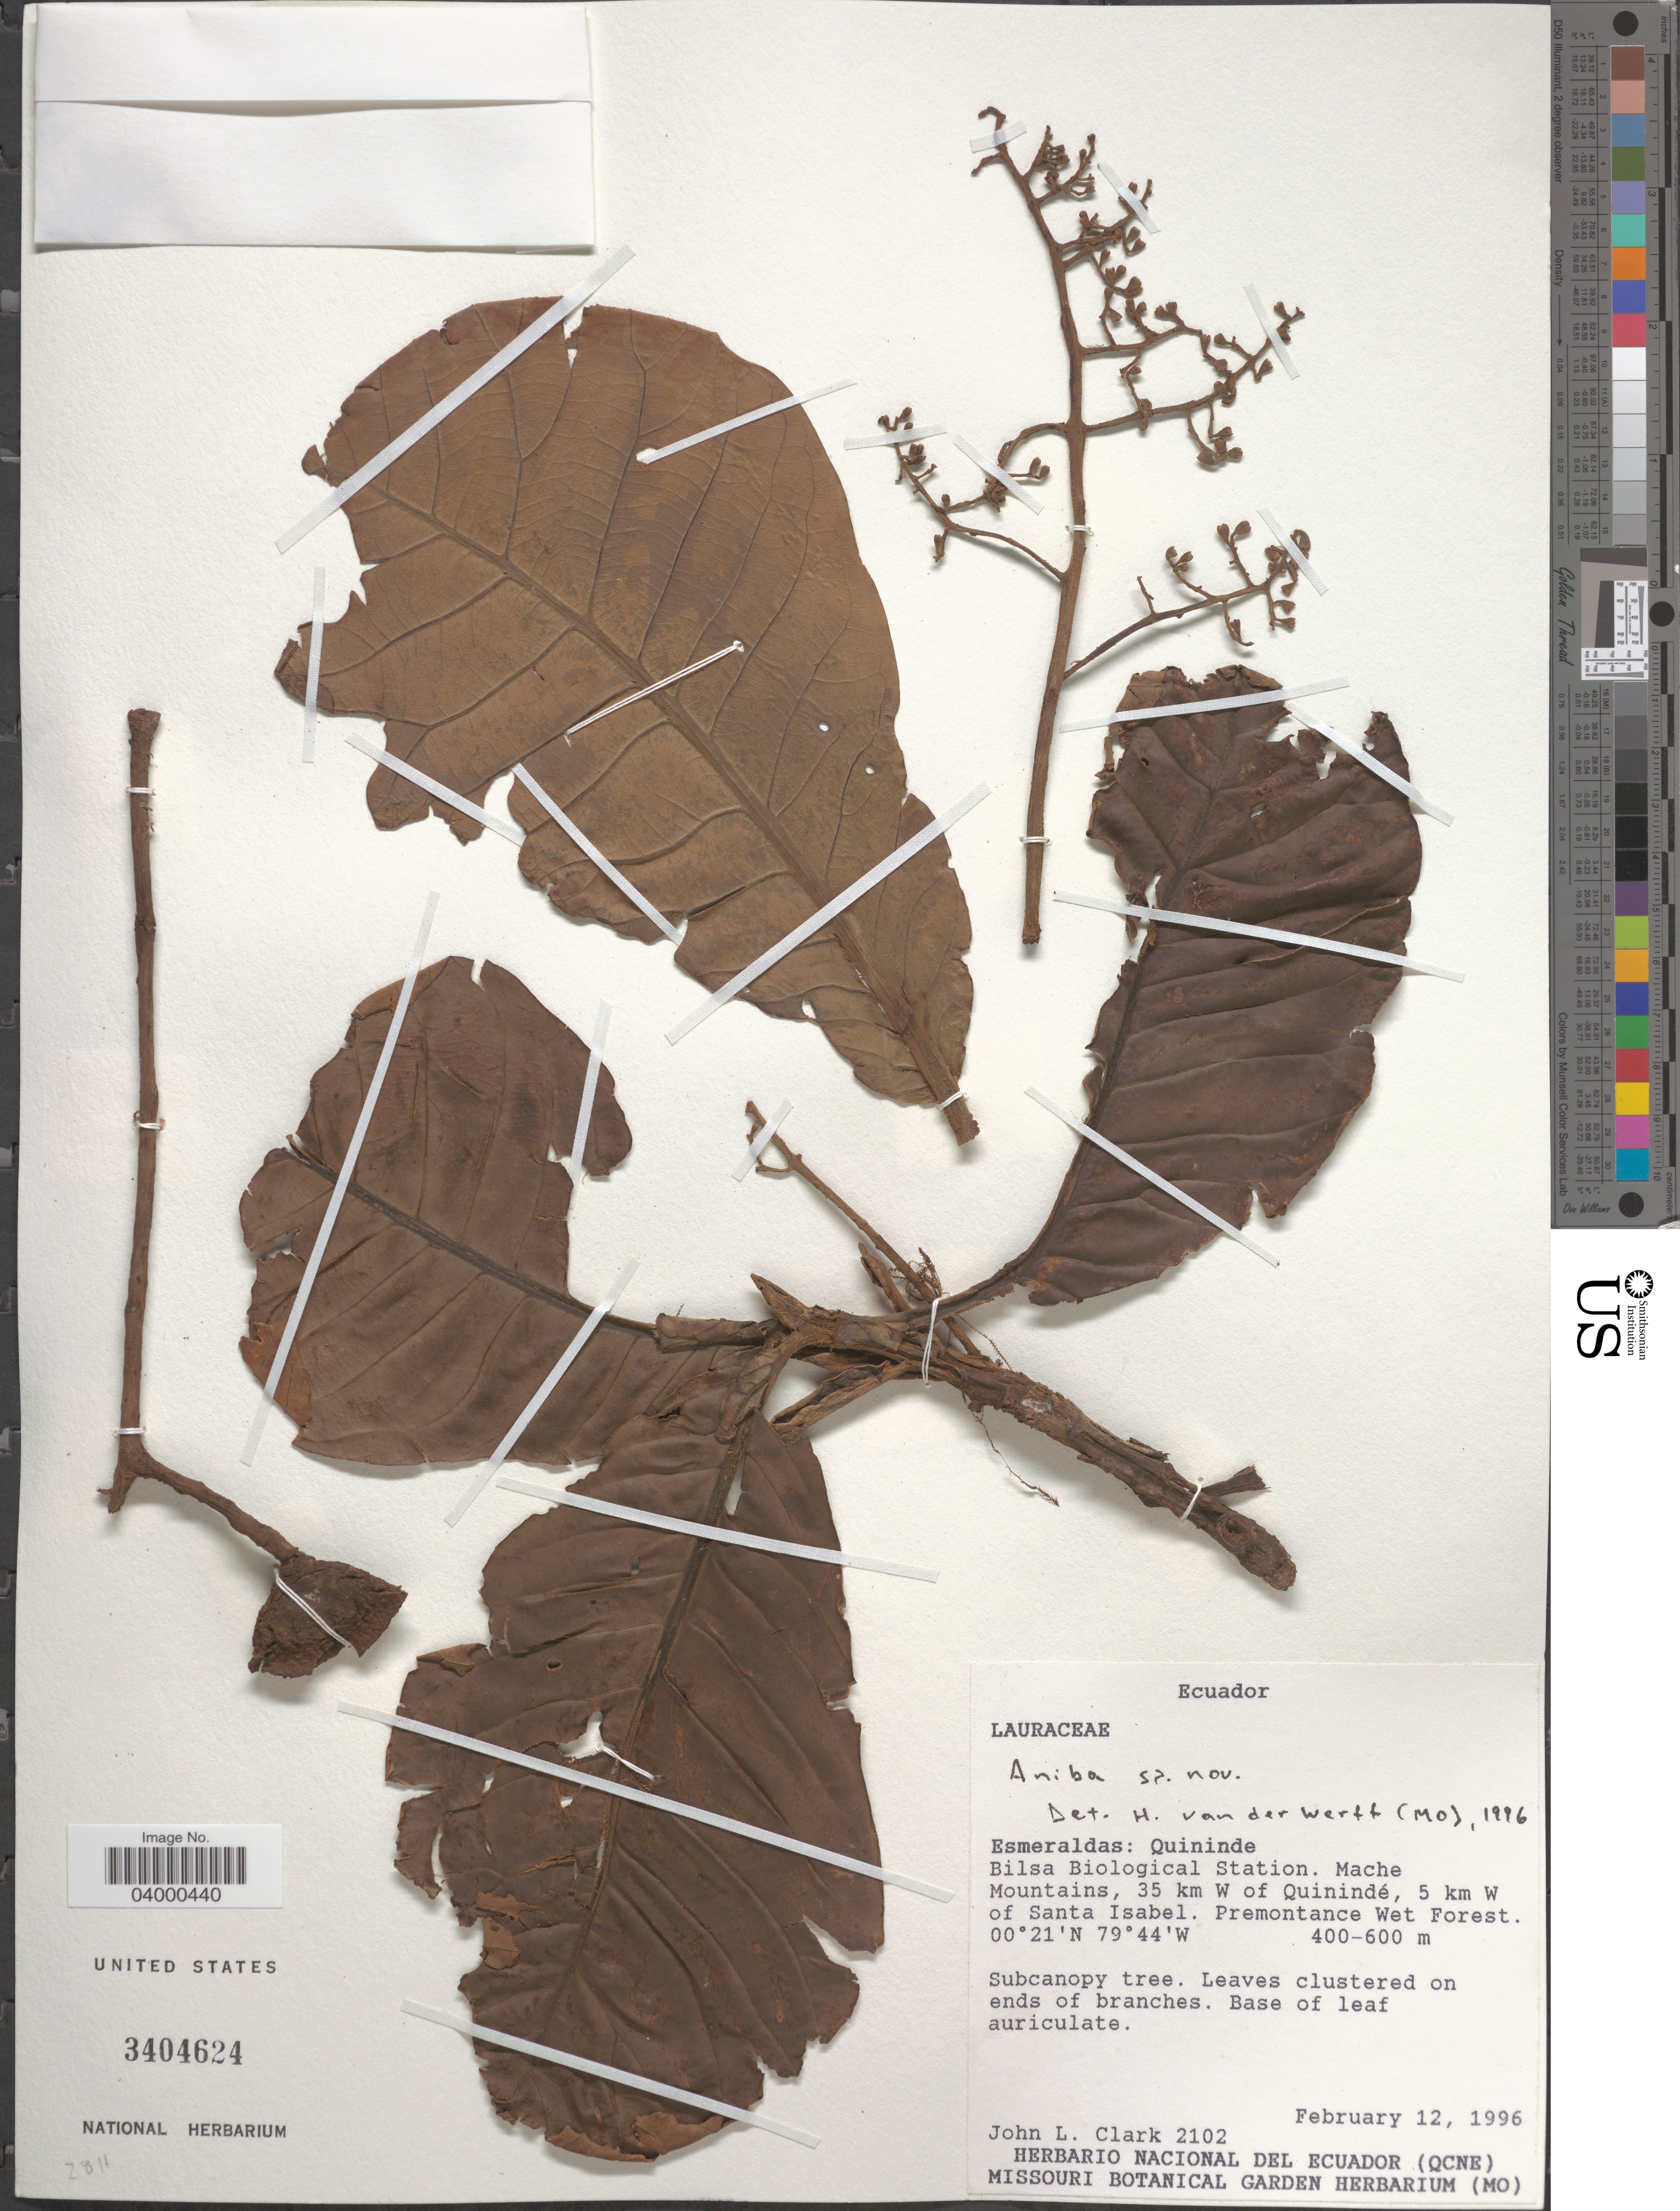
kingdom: Plantae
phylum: Tracheophyta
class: Magnoliopsida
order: Laurales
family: Lauraceae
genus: Aniba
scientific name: Aniba magnifica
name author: W. Palacios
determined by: Soler-Umbarila, Luis Fernando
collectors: J. L. Clark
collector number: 2102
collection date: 1996-02-12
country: Ecuador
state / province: Esmeraldas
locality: Quininde. Bilsa Biological Station. Mache Mountains, 35 km W of Quinindé, 5 km W of Santa Isabel.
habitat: Premontaine Wet Forest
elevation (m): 400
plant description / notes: Cited by Walter A. Palacios, Phytotaxa 346 (2): 184. 2018.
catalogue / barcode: US 3404624